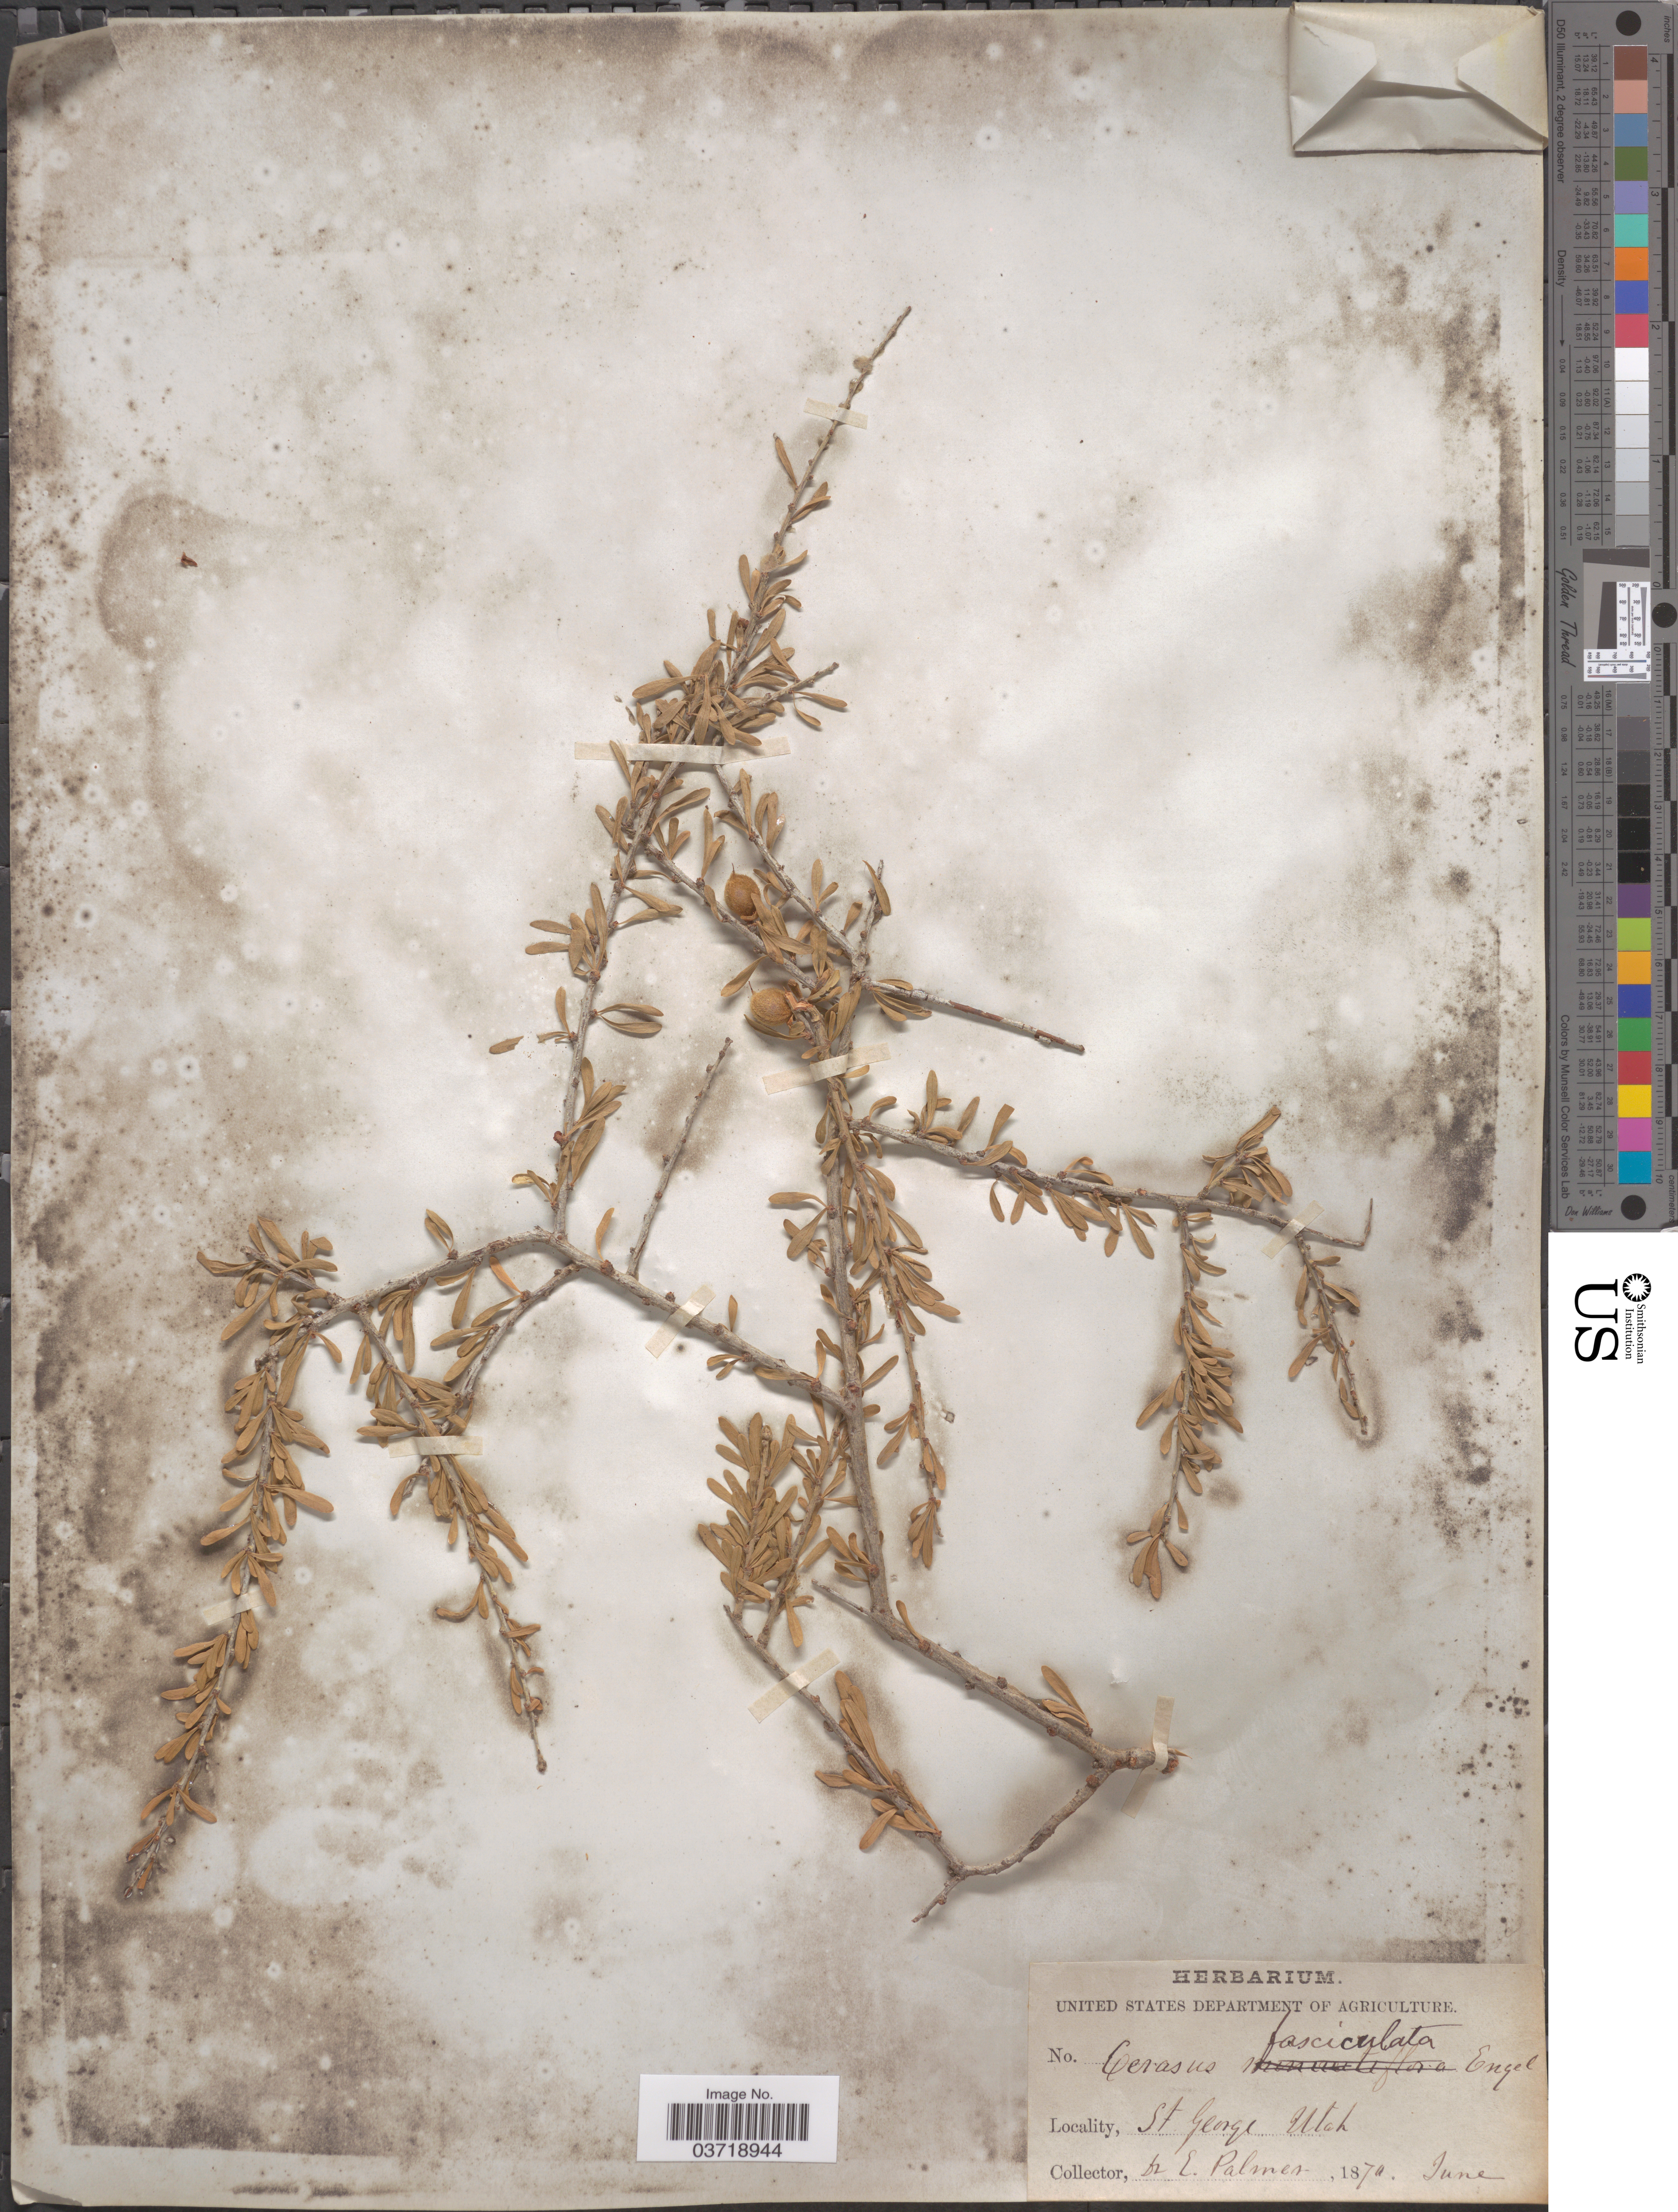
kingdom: Plantae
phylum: Tracheophyta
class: Magnoliopsida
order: Rosales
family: Rosaceae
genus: Prunus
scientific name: Prunus fasciculata var. fasciculata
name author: (Torr.) A. Gray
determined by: Strong, Mark T., (BOT), Smithsonian Institution - National Museum of Natural History (UNITED STATES)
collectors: E. Palmer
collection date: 1870-06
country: United States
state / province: Utah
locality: St. George.